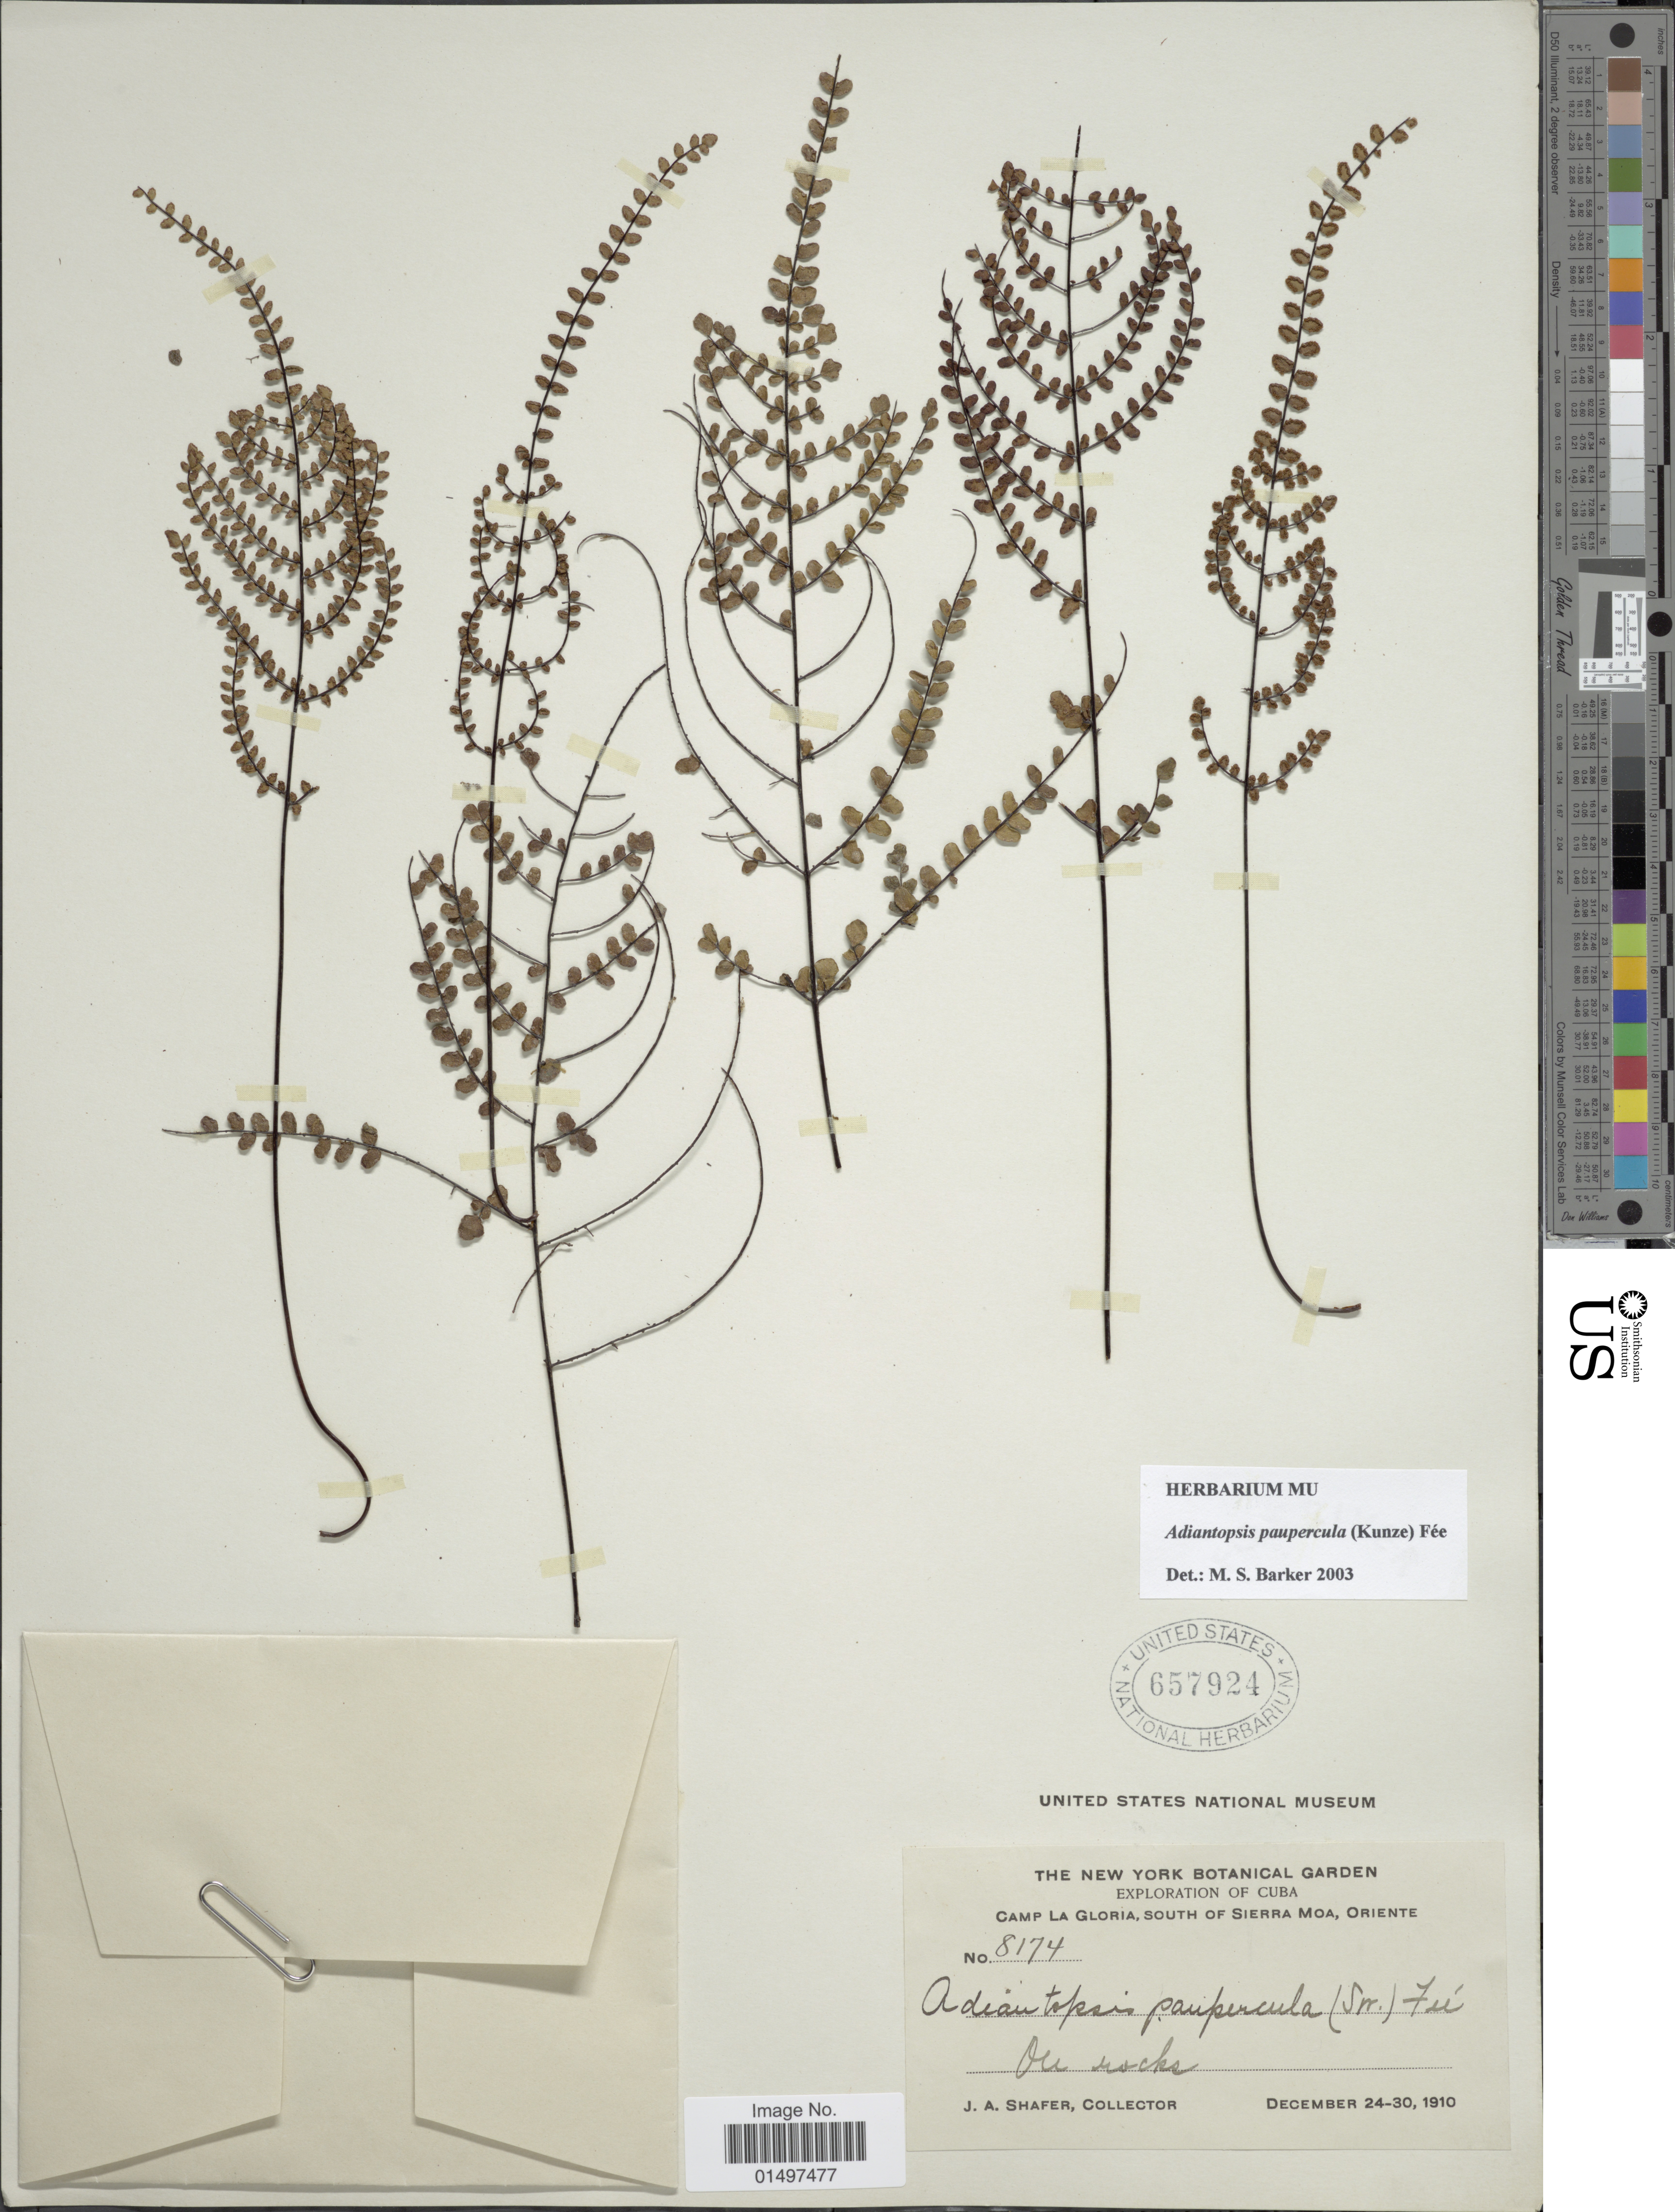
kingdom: Plantae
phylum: Tracheophyta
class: Polypodiopsida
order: Polypodiales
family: Pteridaceae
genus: Adiantopsis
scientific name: Adiantopsis paupercula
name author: (Kunze) Fée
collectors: J. A. Shafer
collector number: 8174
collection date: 1910-12-24/1910-12-30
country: Cuba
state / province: Oriente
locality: Camp La Gloria, South of Sierra Moa.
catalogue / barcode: US 657924